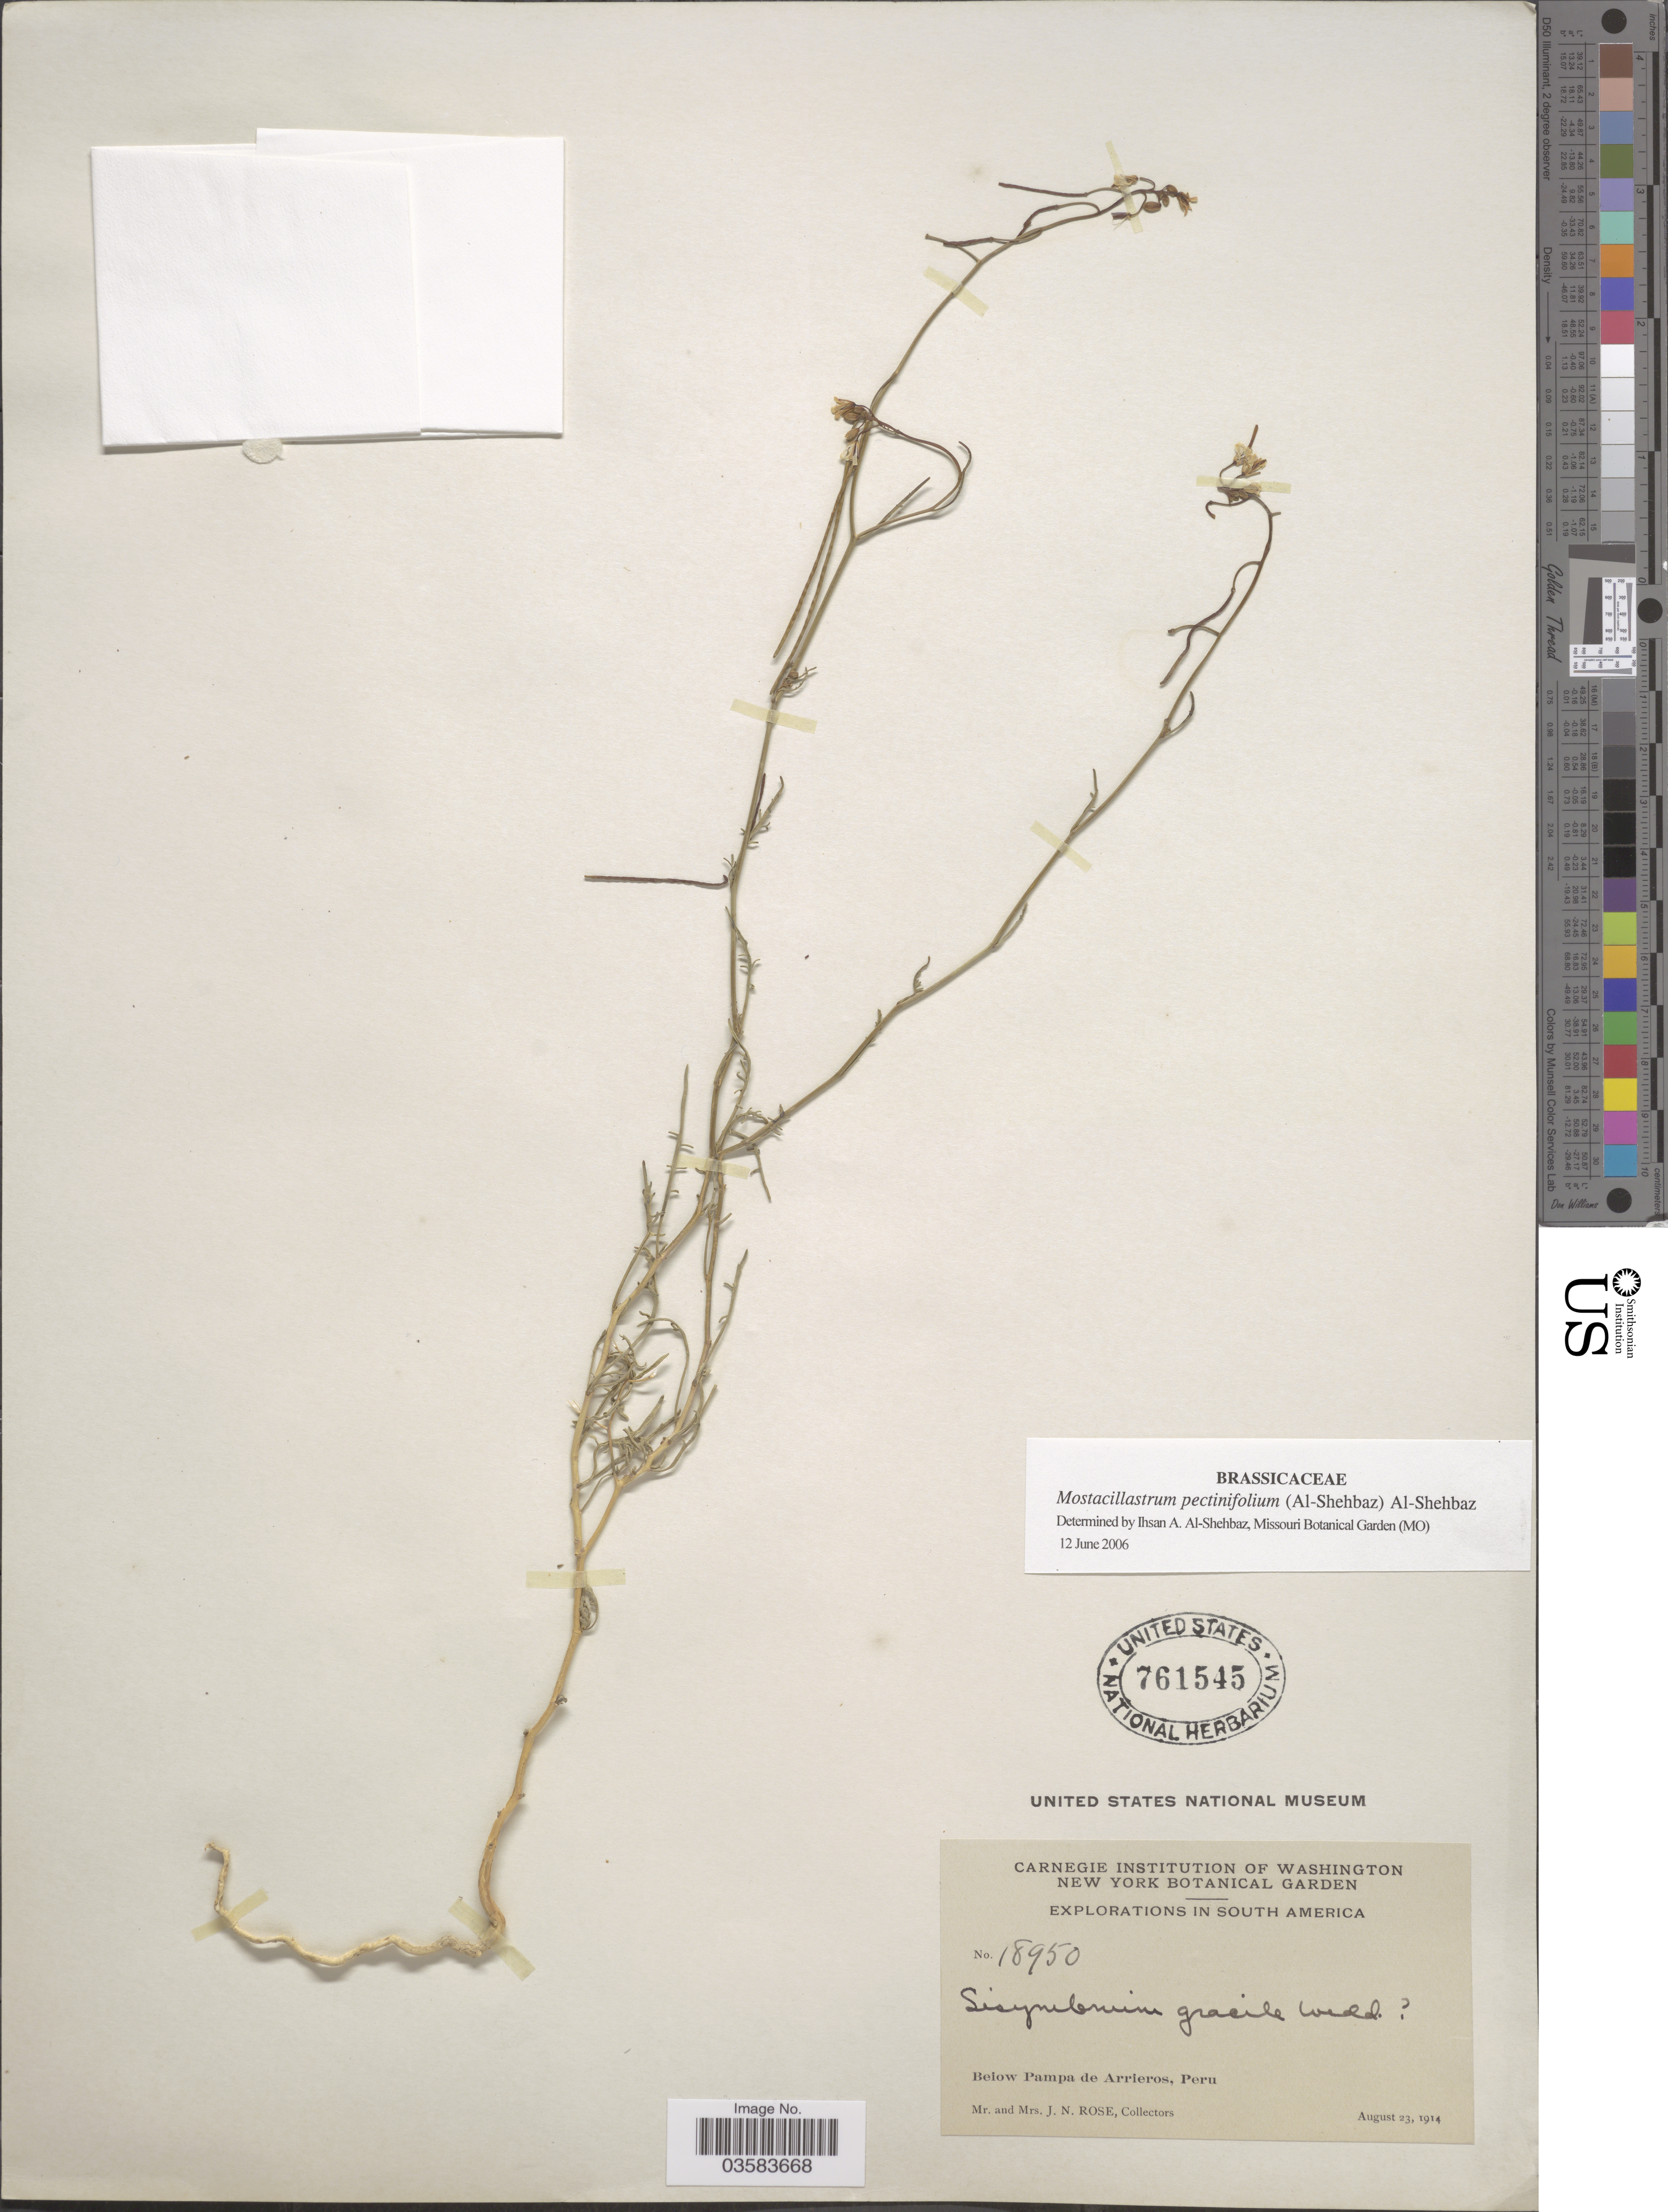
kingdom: Plantae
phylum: Tracheophyta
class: Magnoliopsida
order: Brassicales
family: Brassicaceae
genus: Mostacillastrum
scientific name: Mostacillastrum pectinifolium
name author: (Al-Shehbaz) Al-Shehbaz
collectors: J. N. Rose & L. B. Rose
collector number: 18950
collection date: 1914-08-23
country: Peru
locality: Below Pampa de Arrieros.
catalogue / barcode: US 761545